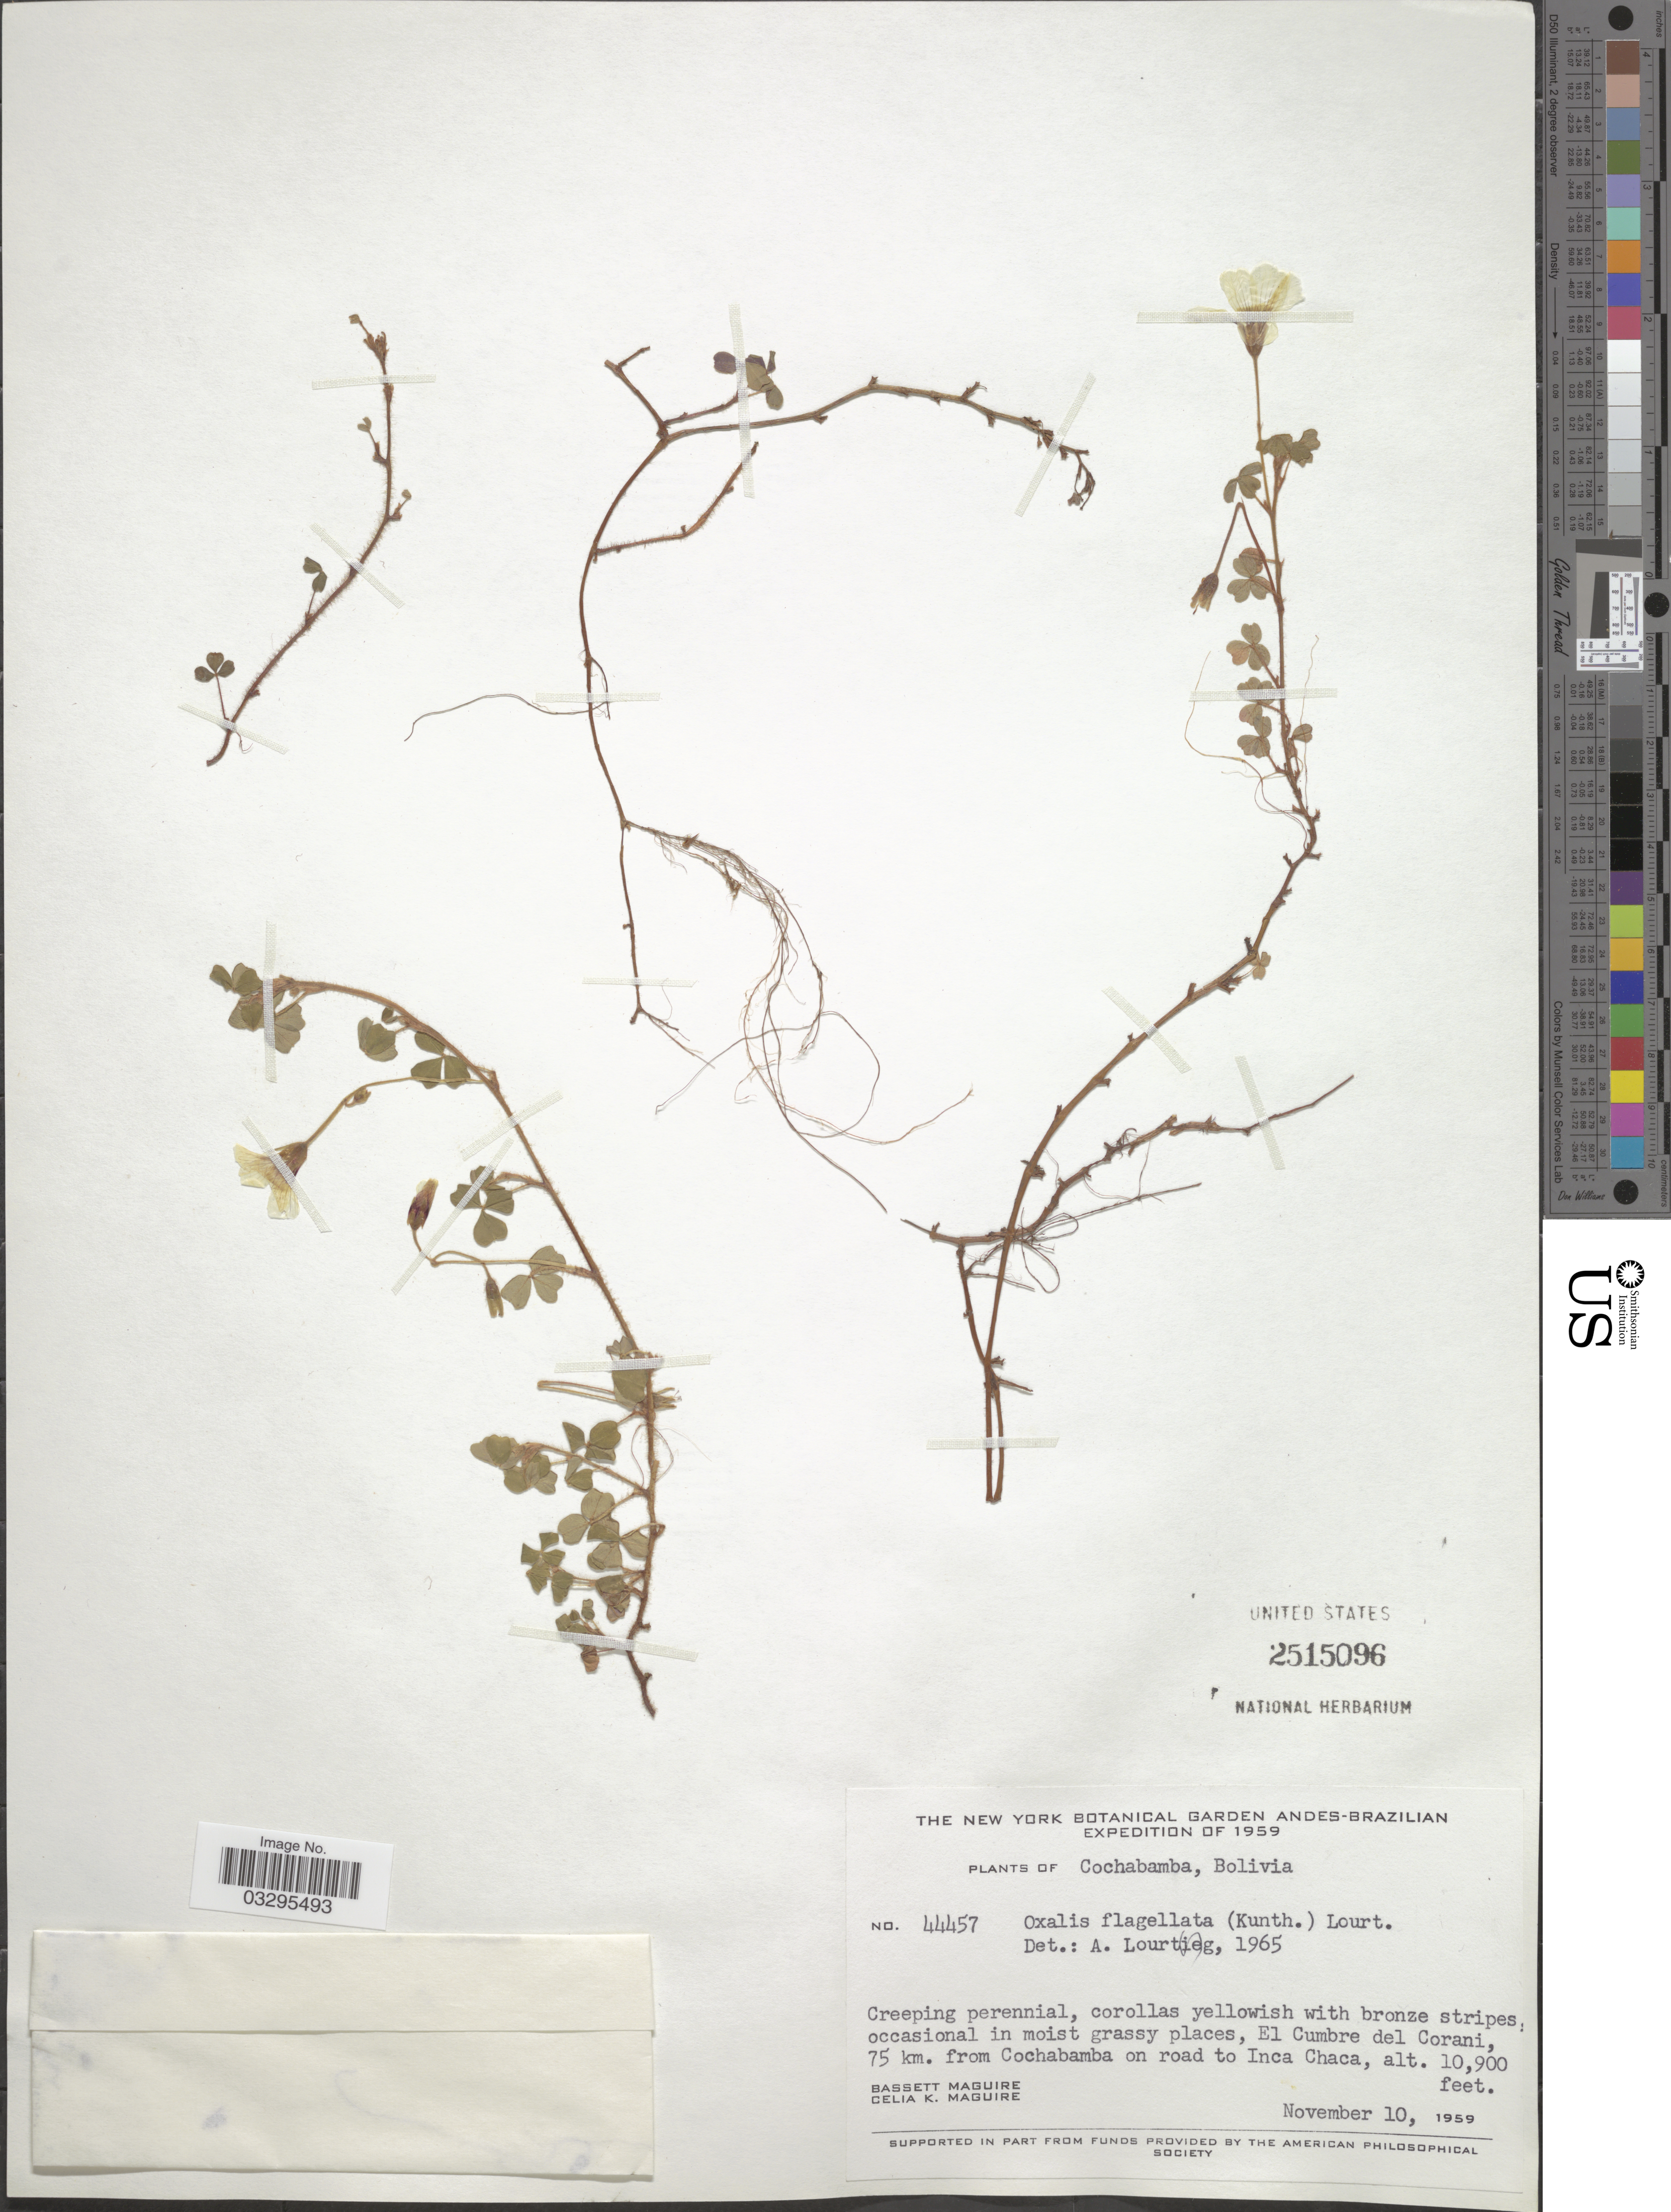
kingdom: Plantae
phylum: Tracheophyta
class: Magnoliopsida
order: Oxalidales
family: Oxalidaceae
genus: Oxalis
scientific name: Oxalis flagellata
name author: (Rusby) Lourteig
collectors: B. Maguire & C. K. Maguire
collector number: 44457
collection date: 1959-11-10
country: Bolivia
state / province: Cochabamba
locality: El Cumbre del Corani, 75 km. from Cochabamba on road to Inca Chaca.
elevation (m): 3322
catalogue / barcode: US 2515096